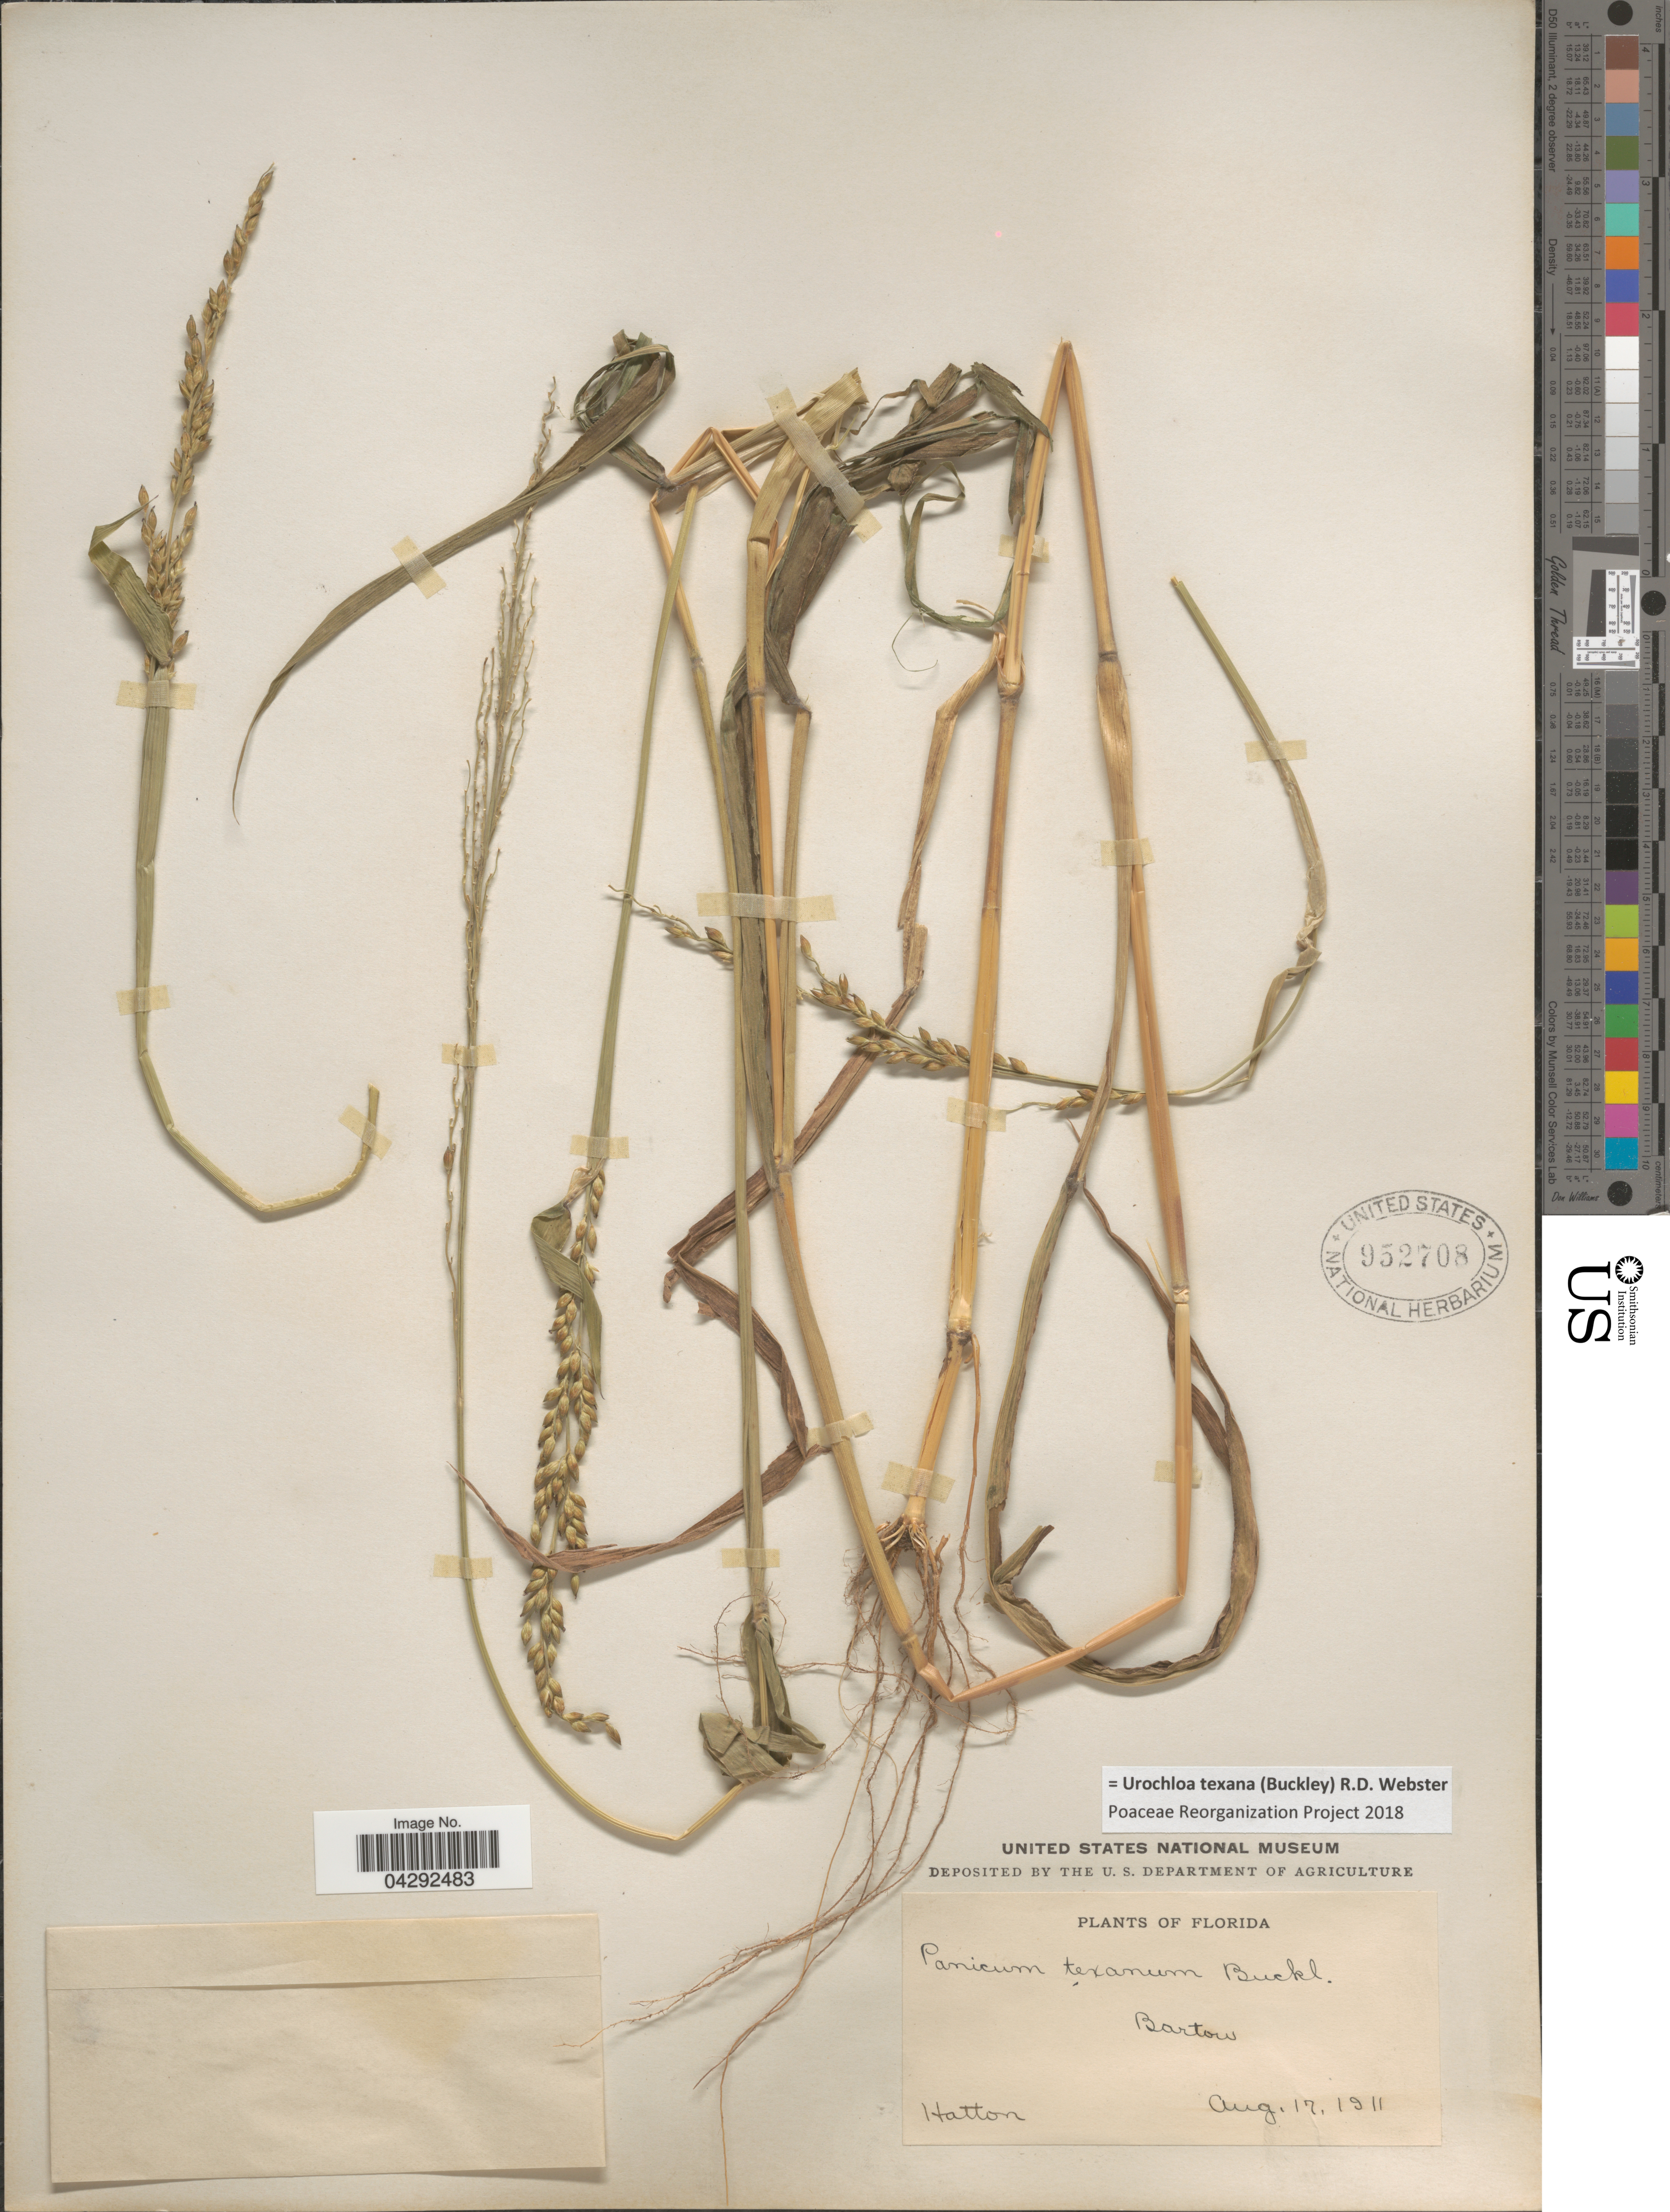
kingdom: Plantae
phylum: Tracheophyta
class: Liliopsida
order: Poales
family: Poaceae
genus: Urochloa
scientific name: Urochloa texana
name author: (Buckley) R.D. Webster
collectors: Hatton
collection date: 1911-08-17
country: United States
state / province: Florida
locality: Bartow.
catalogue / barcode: US 952708